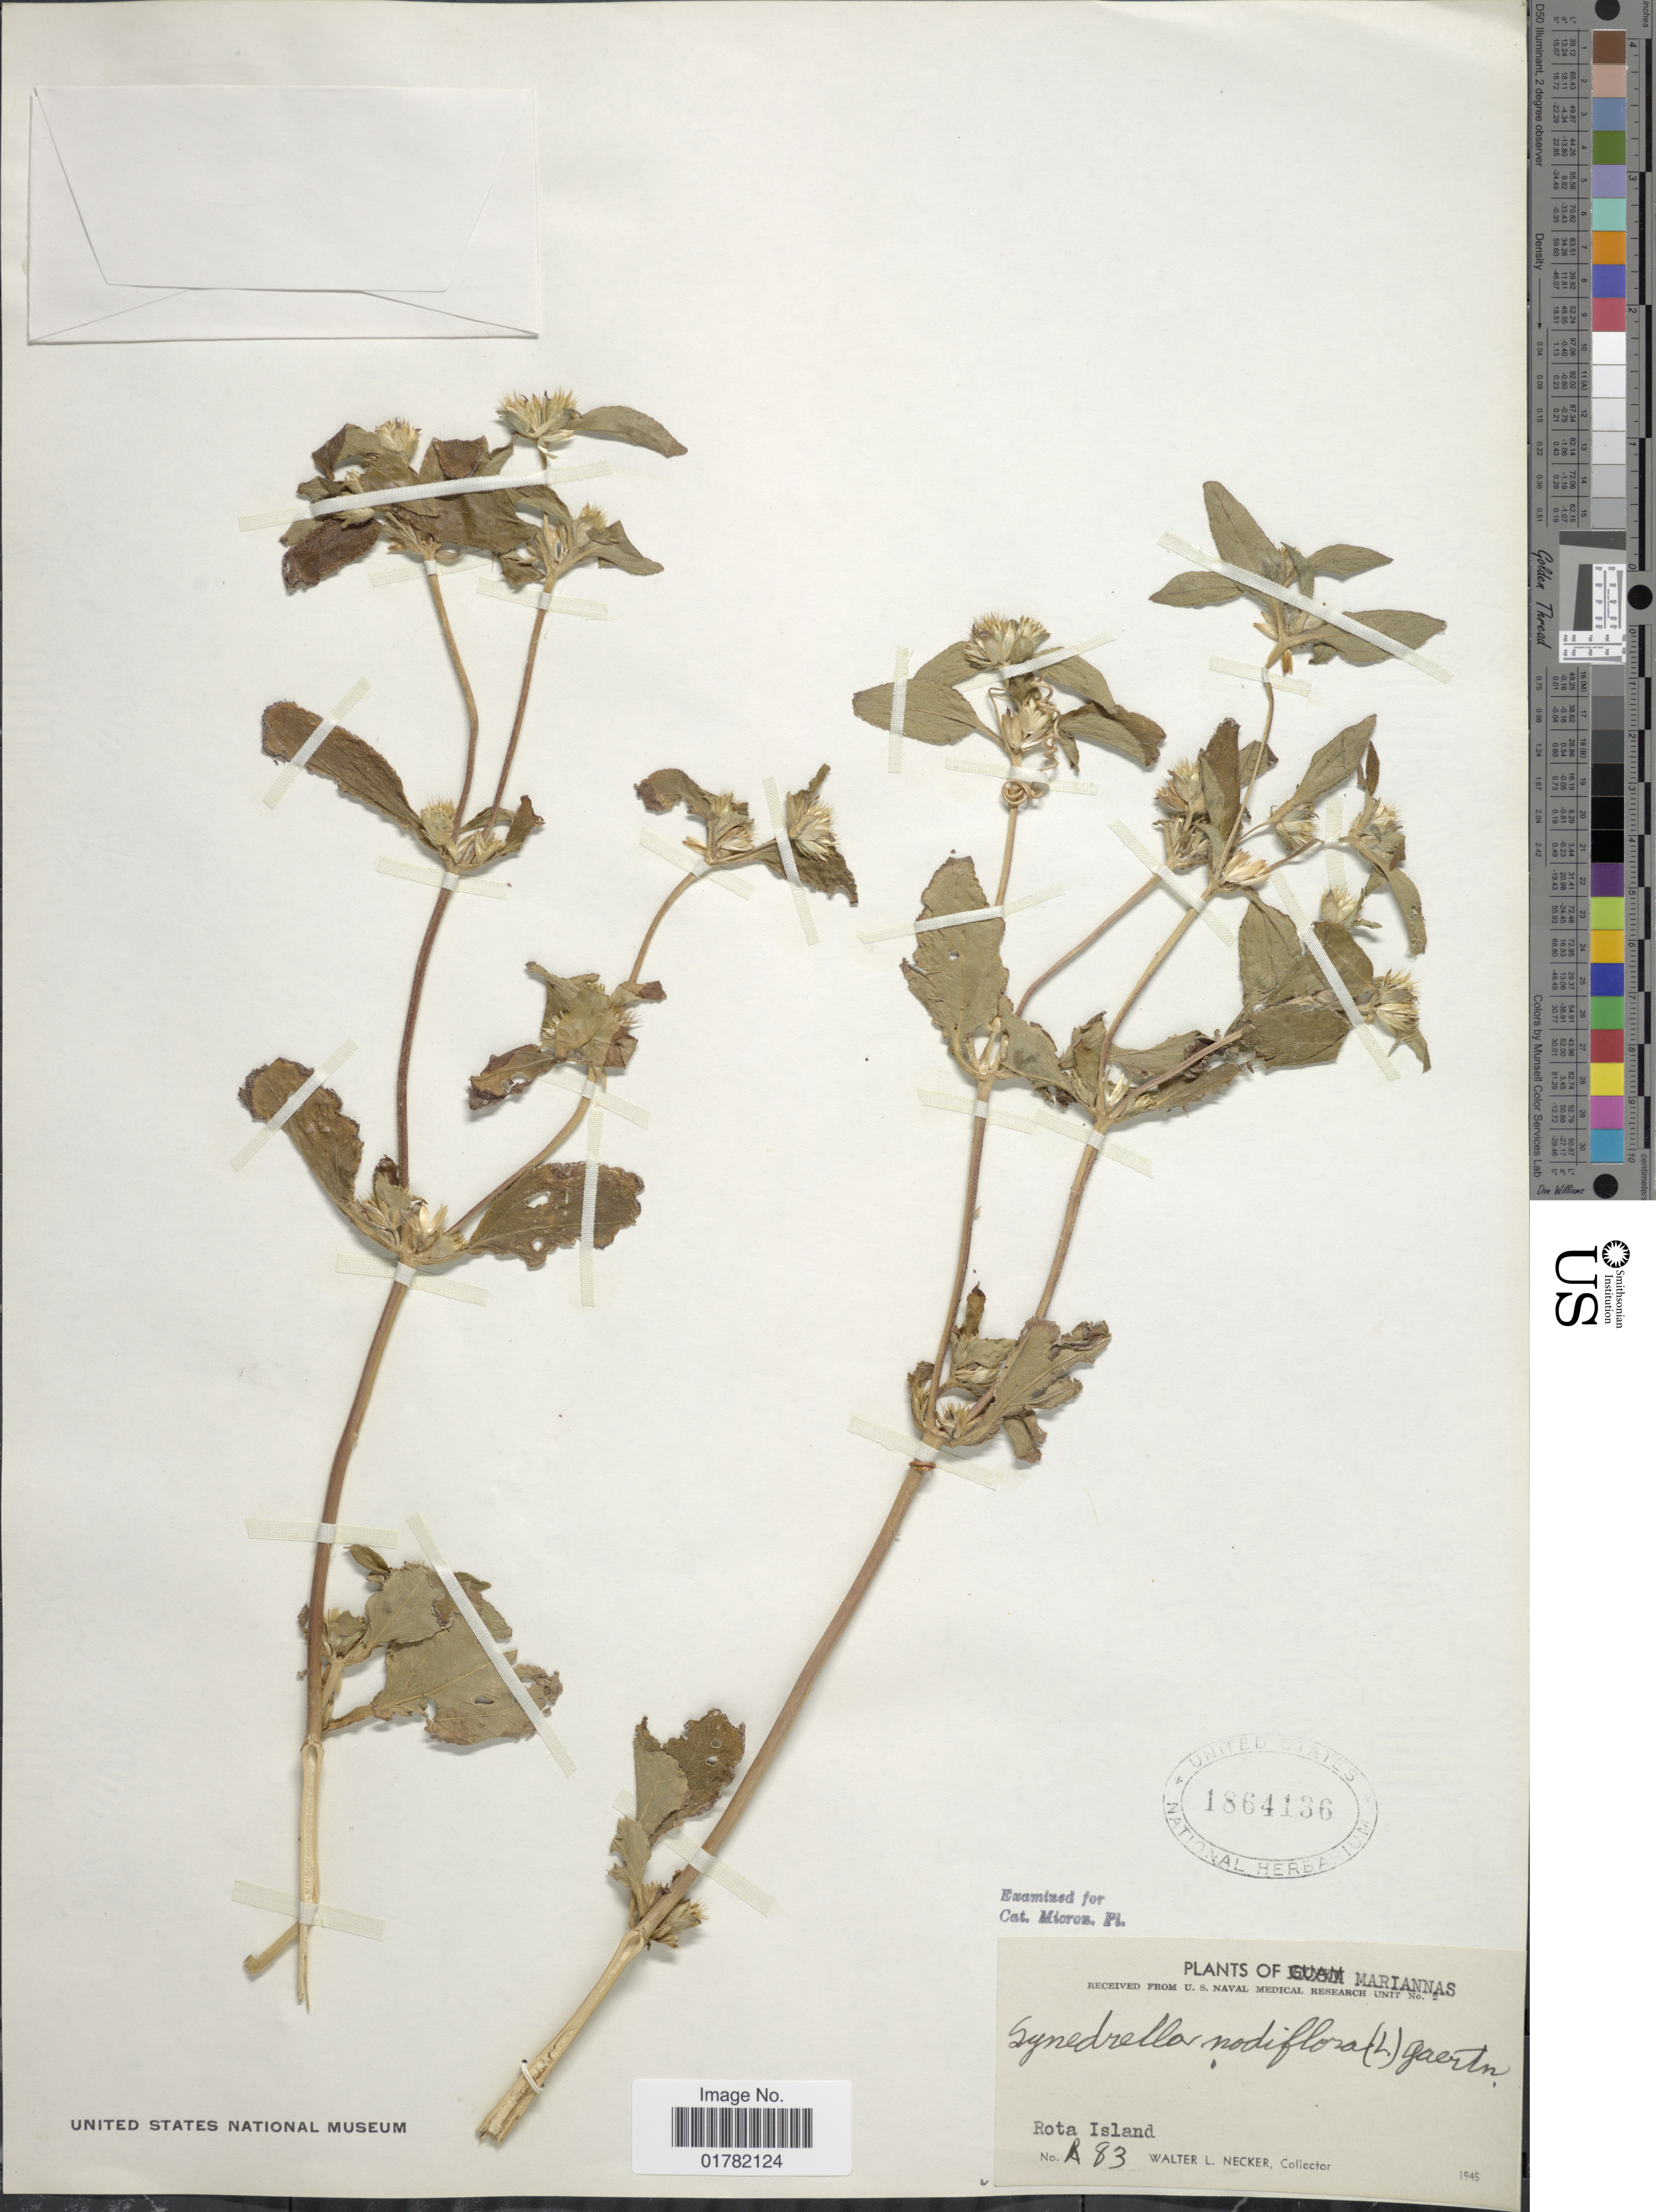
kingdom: Plantae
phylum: Tracheophyta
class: Magnoliopsida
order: Asterales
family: Asteraceae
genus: Synedrella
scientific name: Synedrella nodiflora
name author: (L.) Gaertn.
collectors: W. L. Necker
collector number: A 83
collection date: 1945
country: Northern Mariana Islands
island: Rota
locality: Rota Island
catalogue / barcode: US 1864136